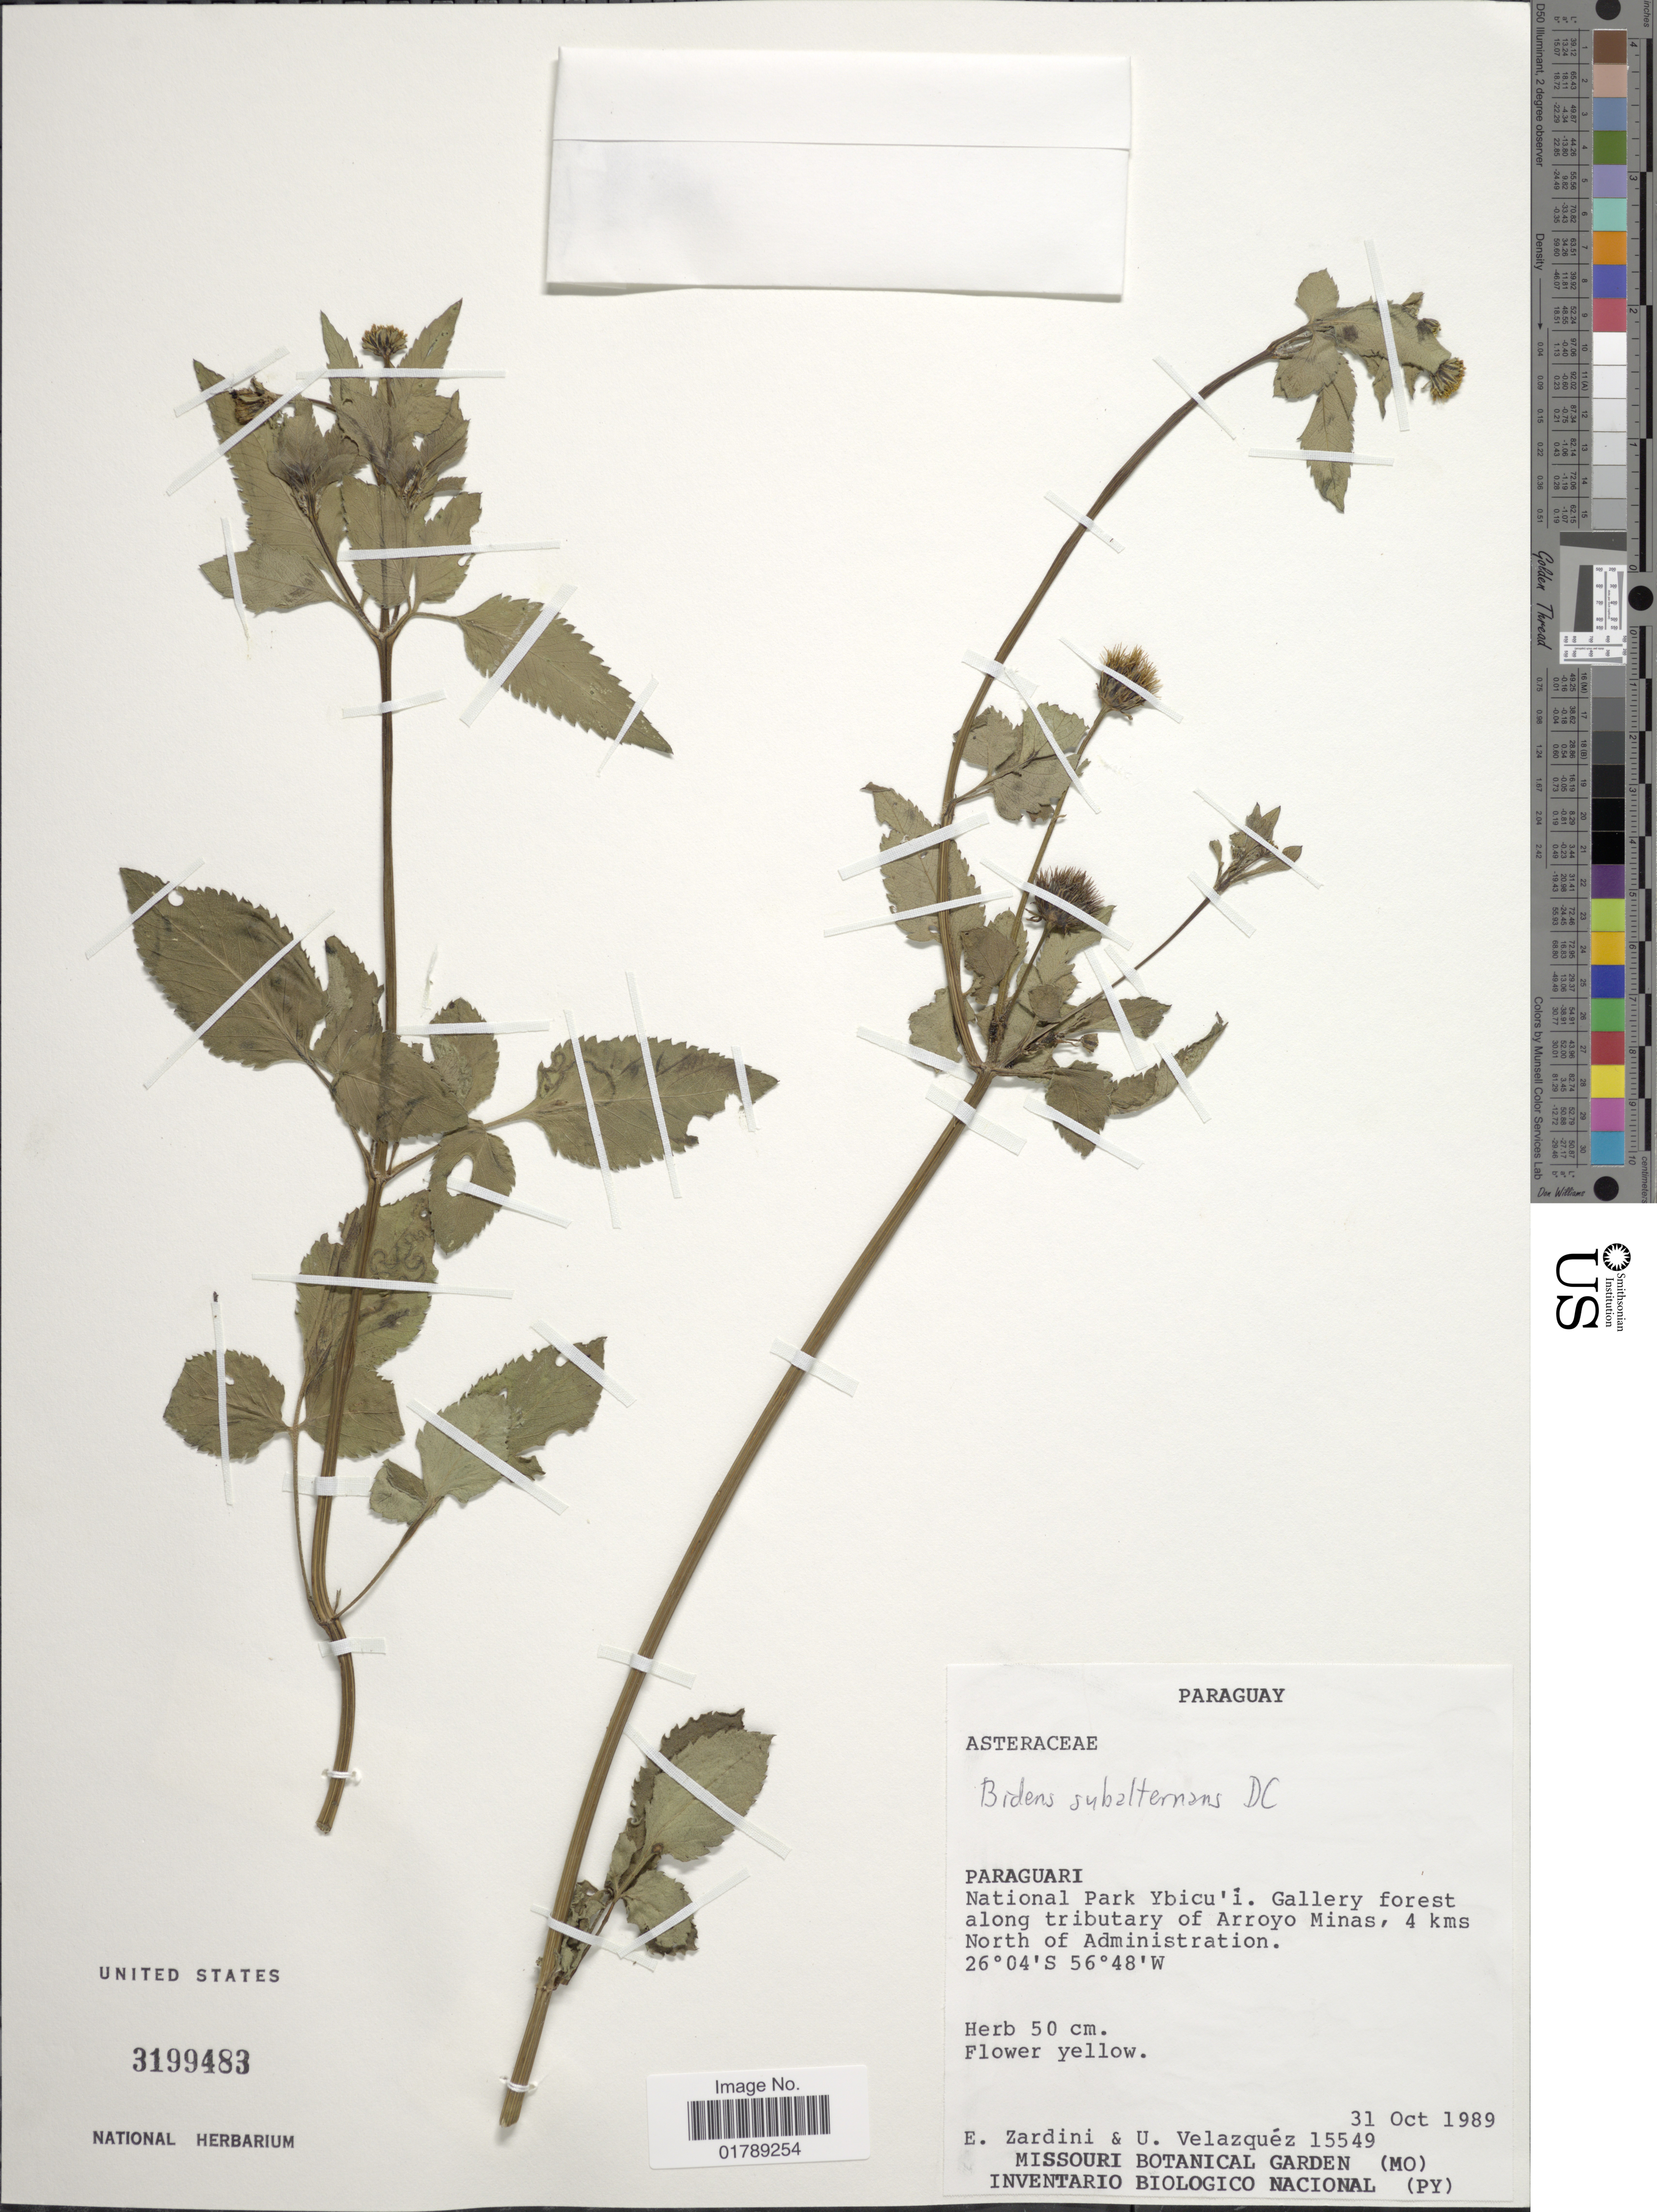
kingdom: Plantae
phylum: Tracheophyta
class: Magnoliopsida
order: Asterales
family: Asteraceae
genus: Bidens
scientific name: Bidens subalternans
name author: DC.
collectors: E. M. Zardini & U. Velázquez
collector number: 15549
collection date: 1989-10-31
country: Paraguay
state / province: Paraguari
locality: National Park Ybic'í. Gallery forest along tributary of Arroyo Minas, 4 kms North of Administration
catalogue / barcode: US 3199483